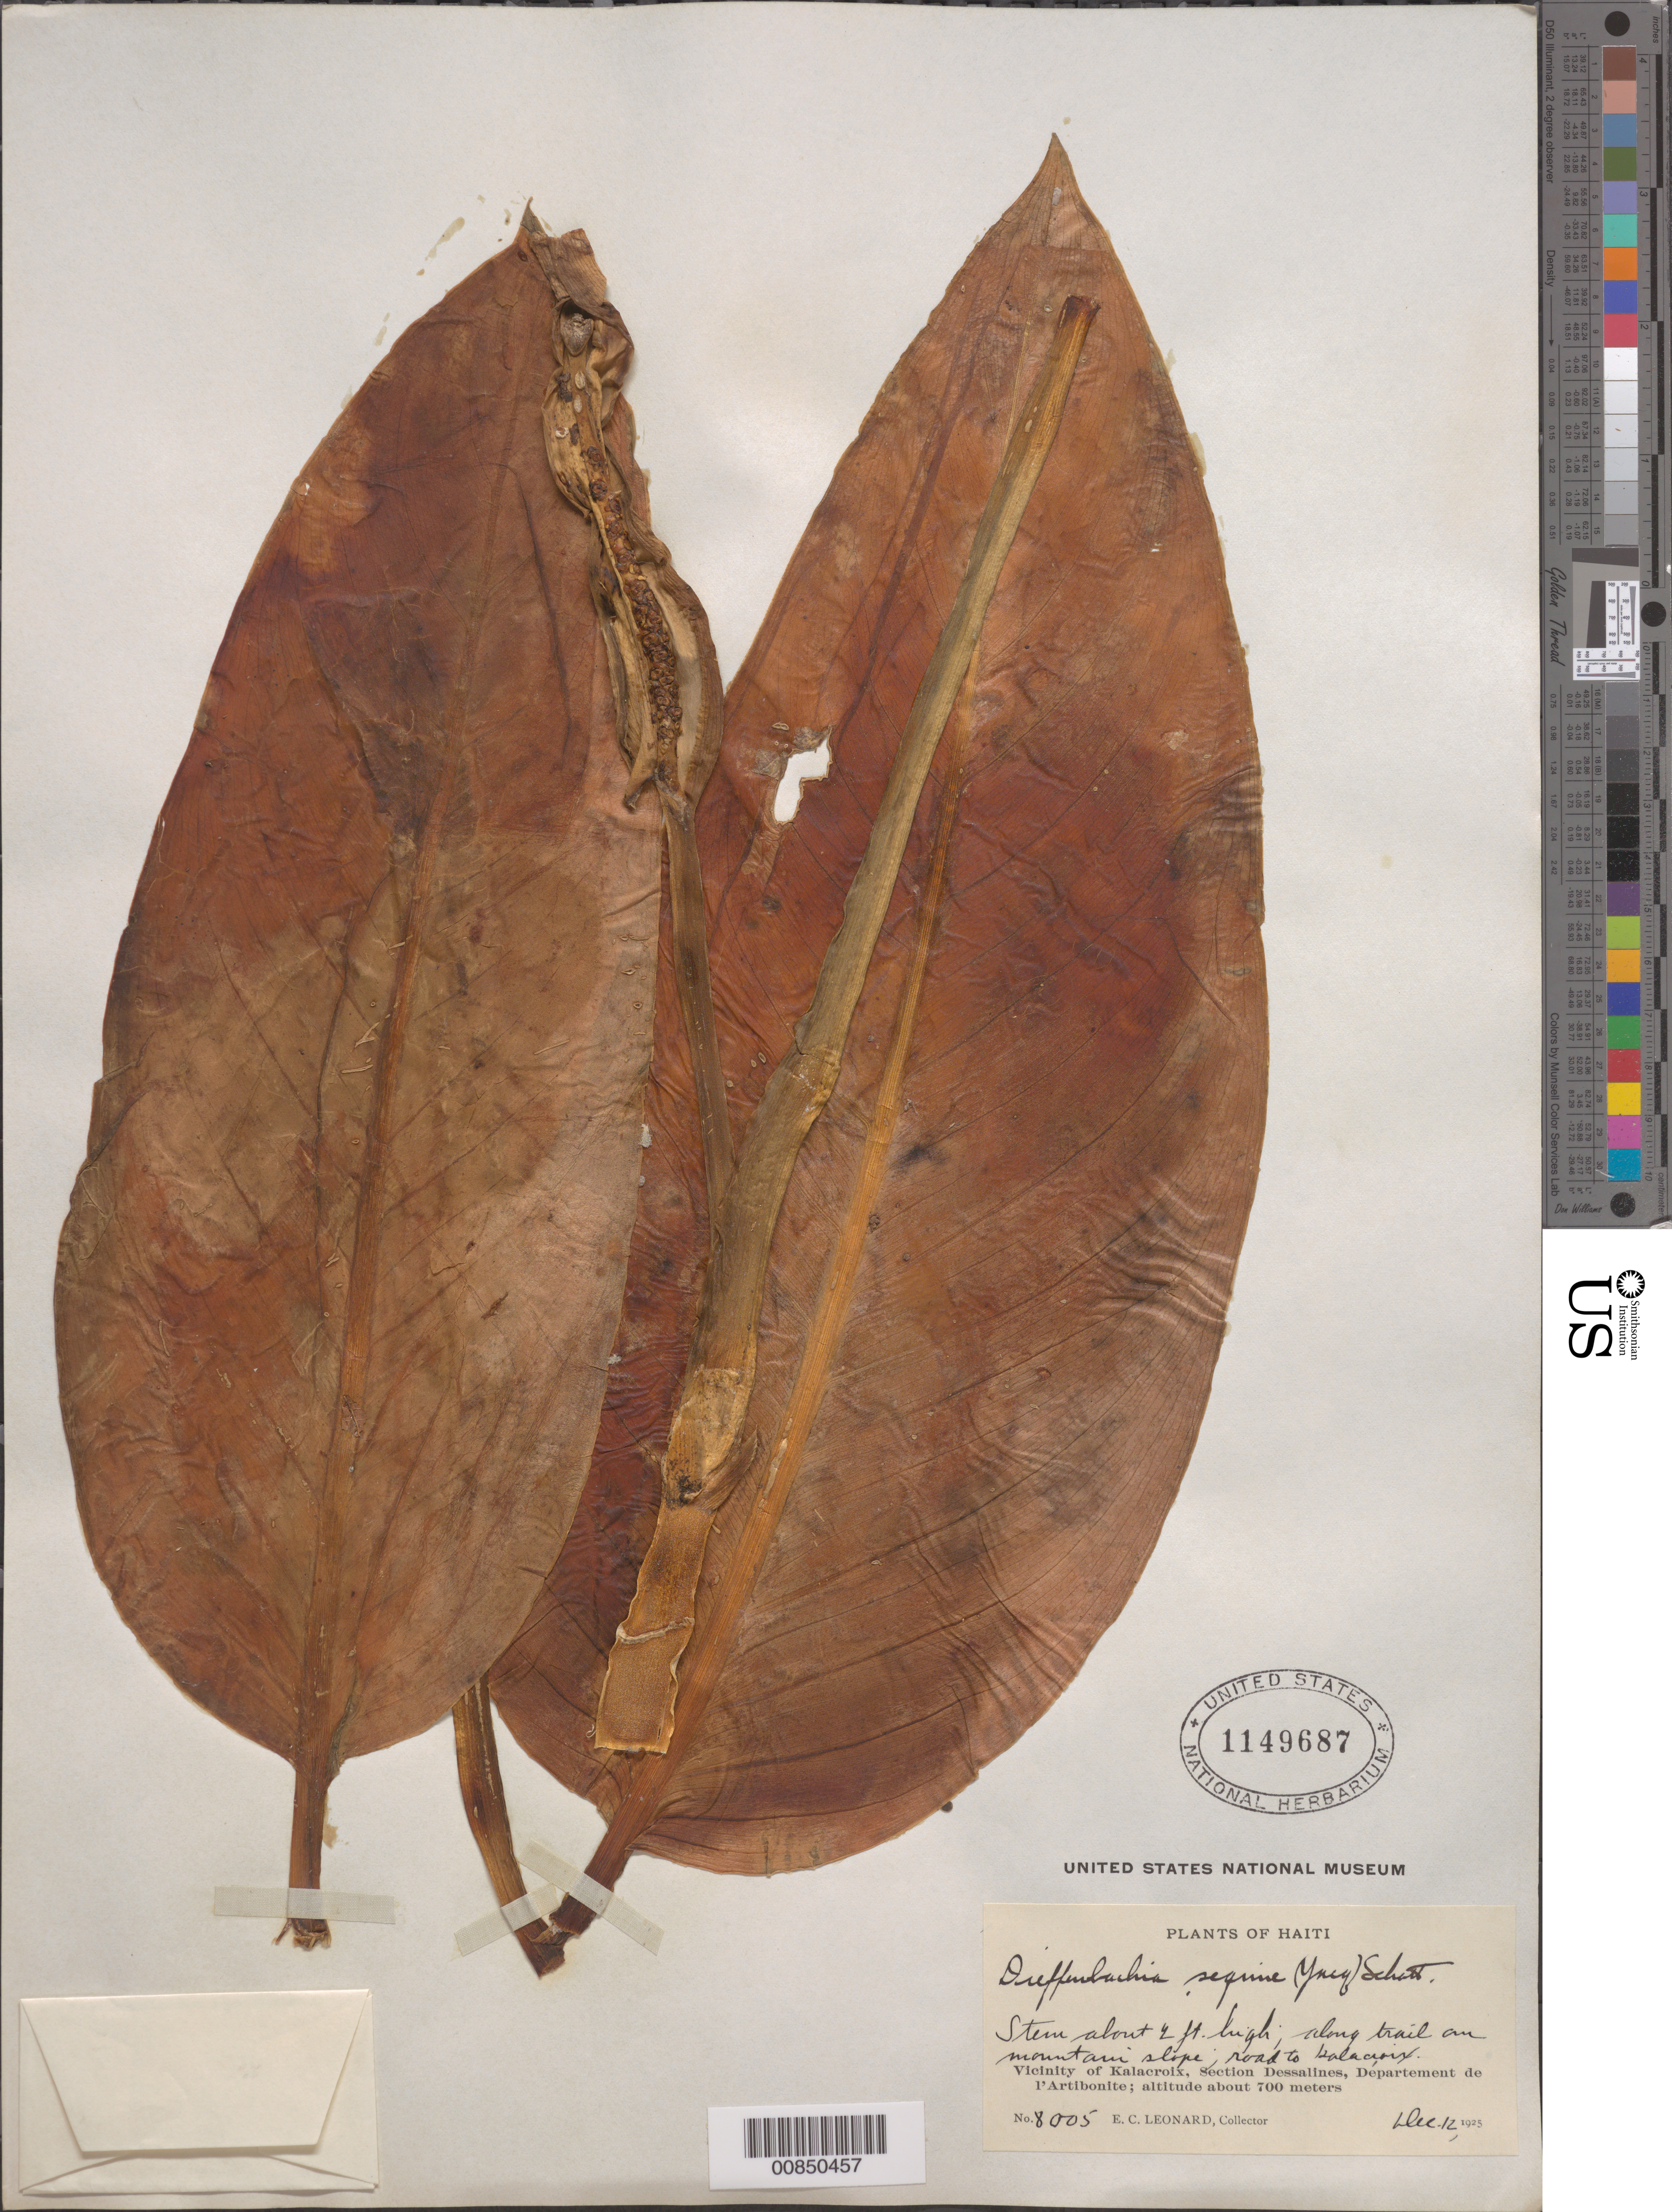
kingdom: Plantae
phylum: Tracheophyta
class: Liliopsida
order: Alismatales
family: Araceae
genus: Dieffenbachia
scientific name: Dieffenbachia seguine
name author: (Jacq.) Schott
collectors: E. C. Leonard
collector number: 8005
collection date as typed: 12 Dec 1925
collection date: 1925-12-12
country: Haiti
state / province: Artibonite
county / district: Dessalines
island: Hispaniola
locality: Vicinity of Kalacroix, road to town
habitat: Along trail on mountain slope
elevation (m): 700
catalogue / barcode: US 1149687